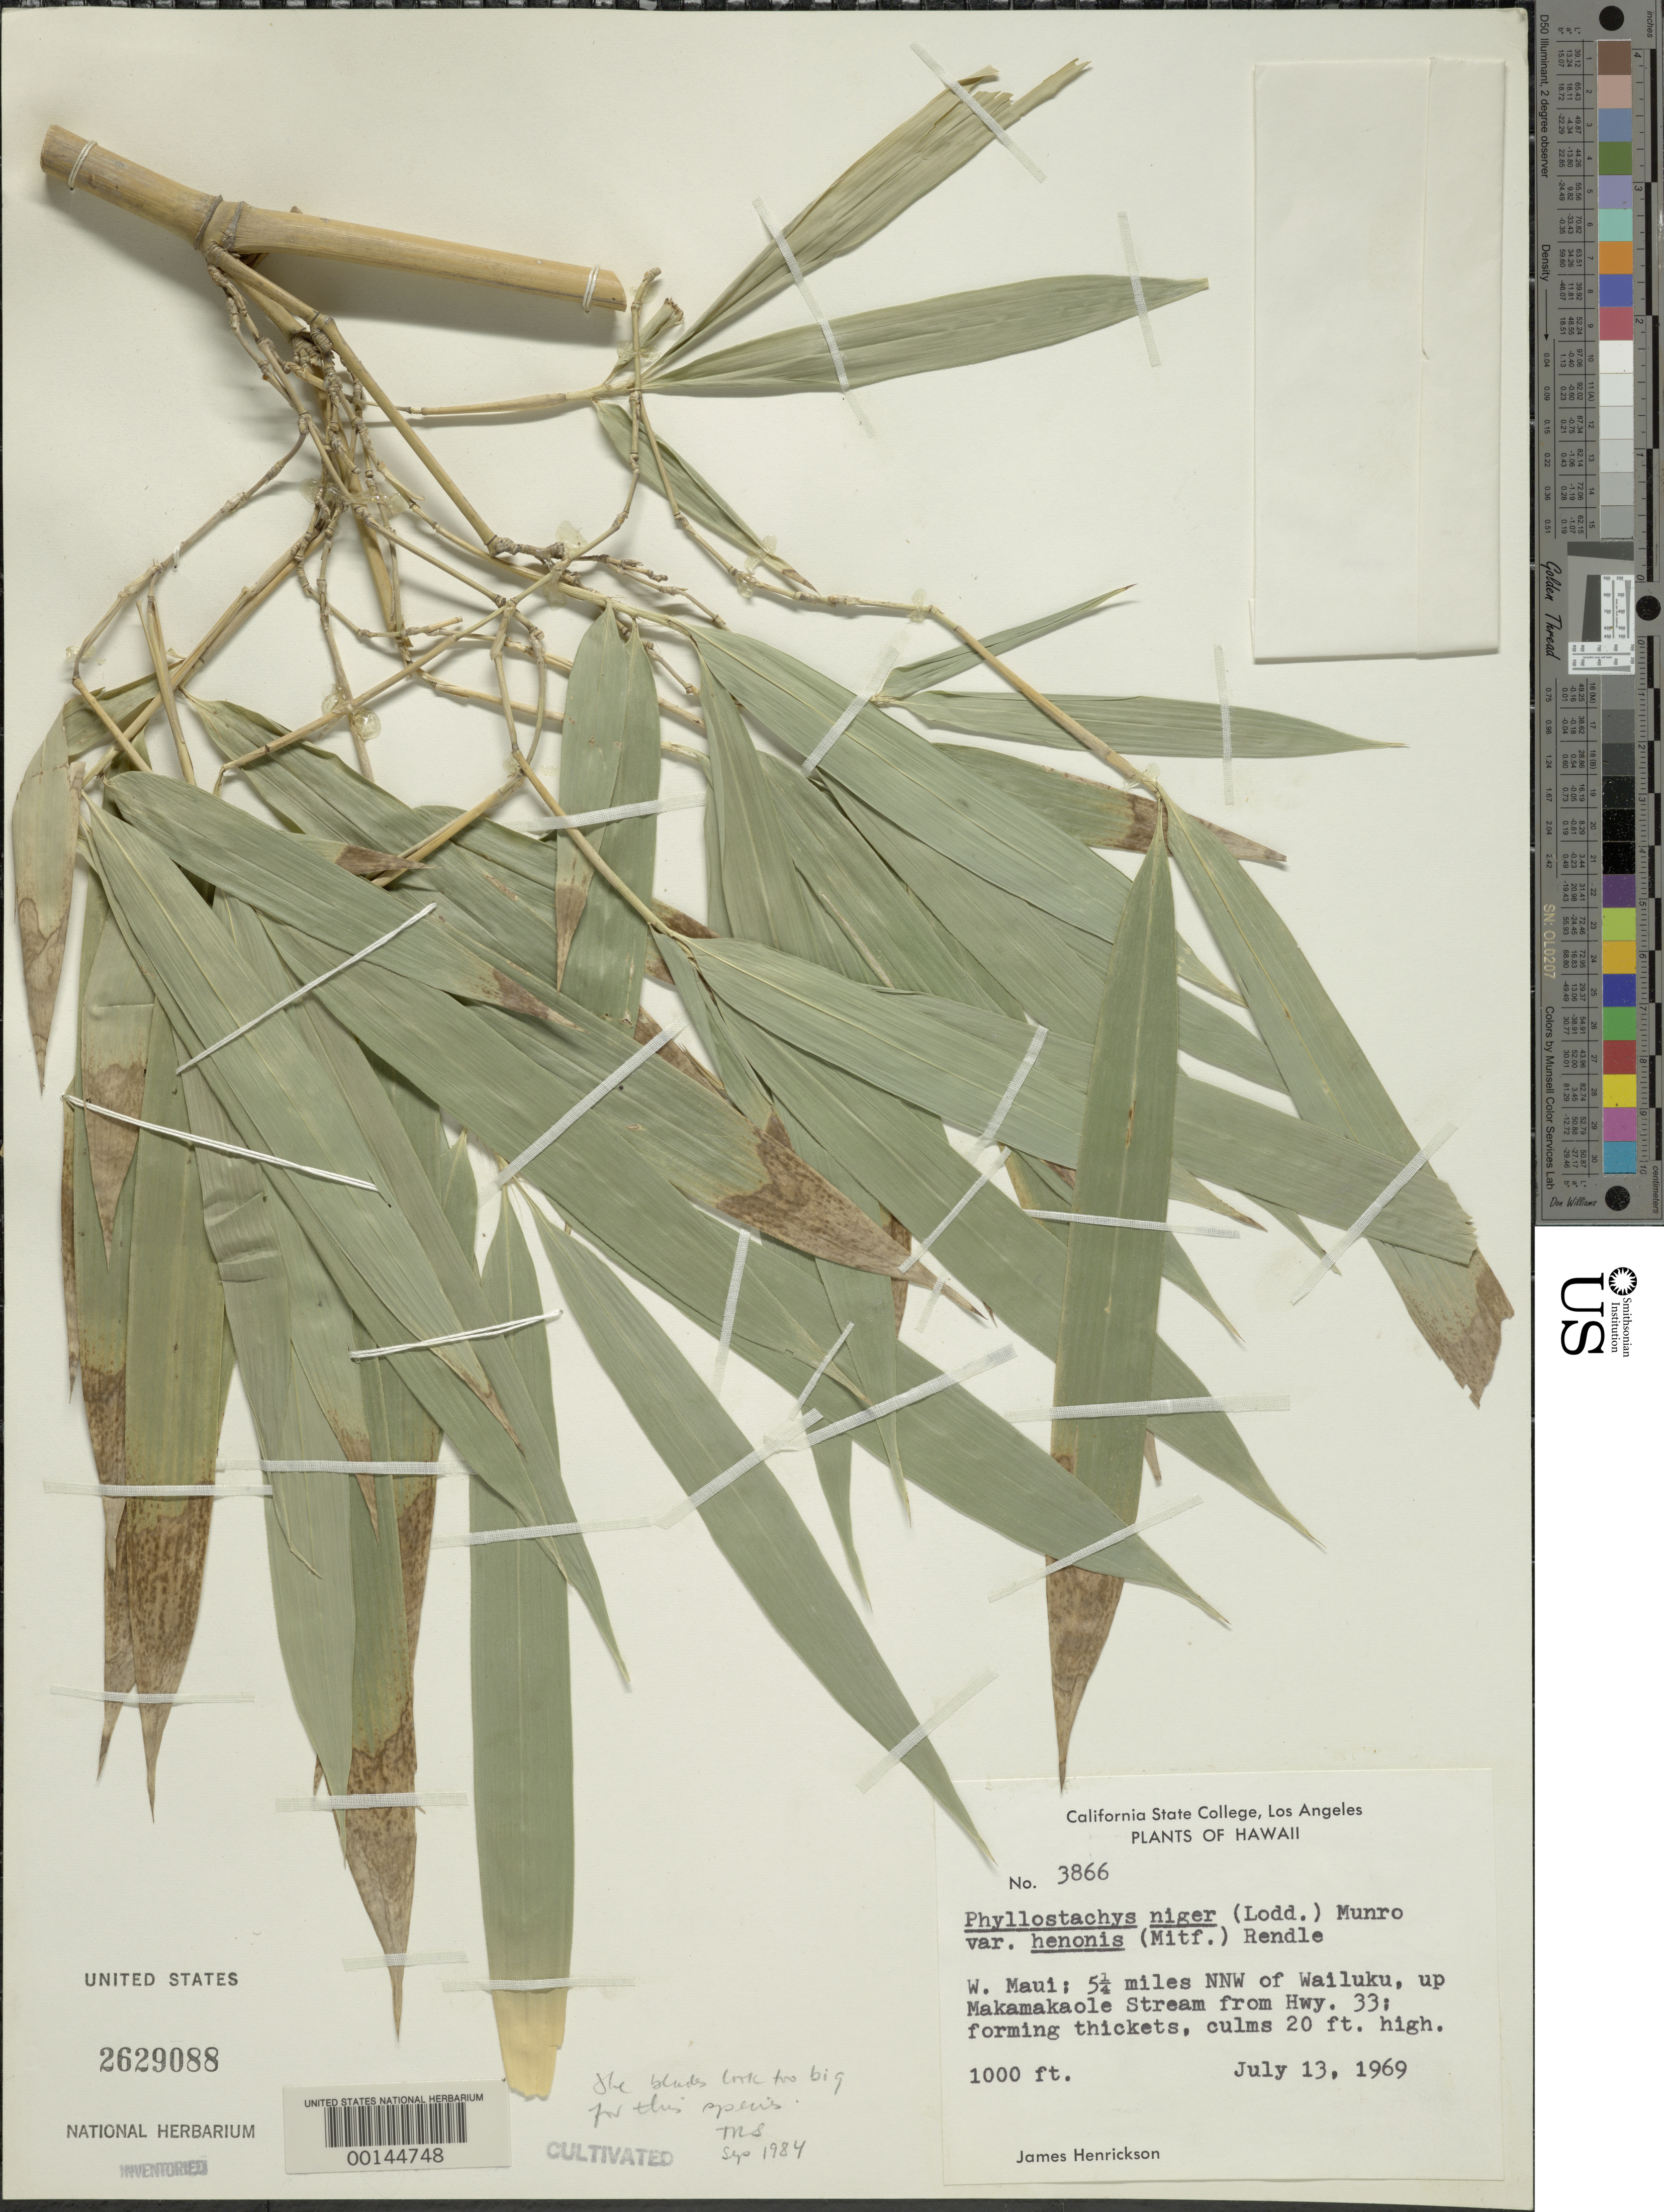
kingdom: Plantae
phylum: Tracheophyta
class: Liliopsida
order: Poales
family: Poaceae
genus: Phyllostachys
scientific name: Phyllostachys nigra var. henonis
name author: (Mitford) Stapf ex Rendle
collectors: J. S. Henrickson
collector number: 3866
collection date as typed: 13 Jul 1969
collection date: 1969-07-13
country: United States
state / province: Hawaii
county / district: Maui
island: Maui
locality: W. maui, wailuku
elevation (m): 305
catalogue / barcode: US 2629088